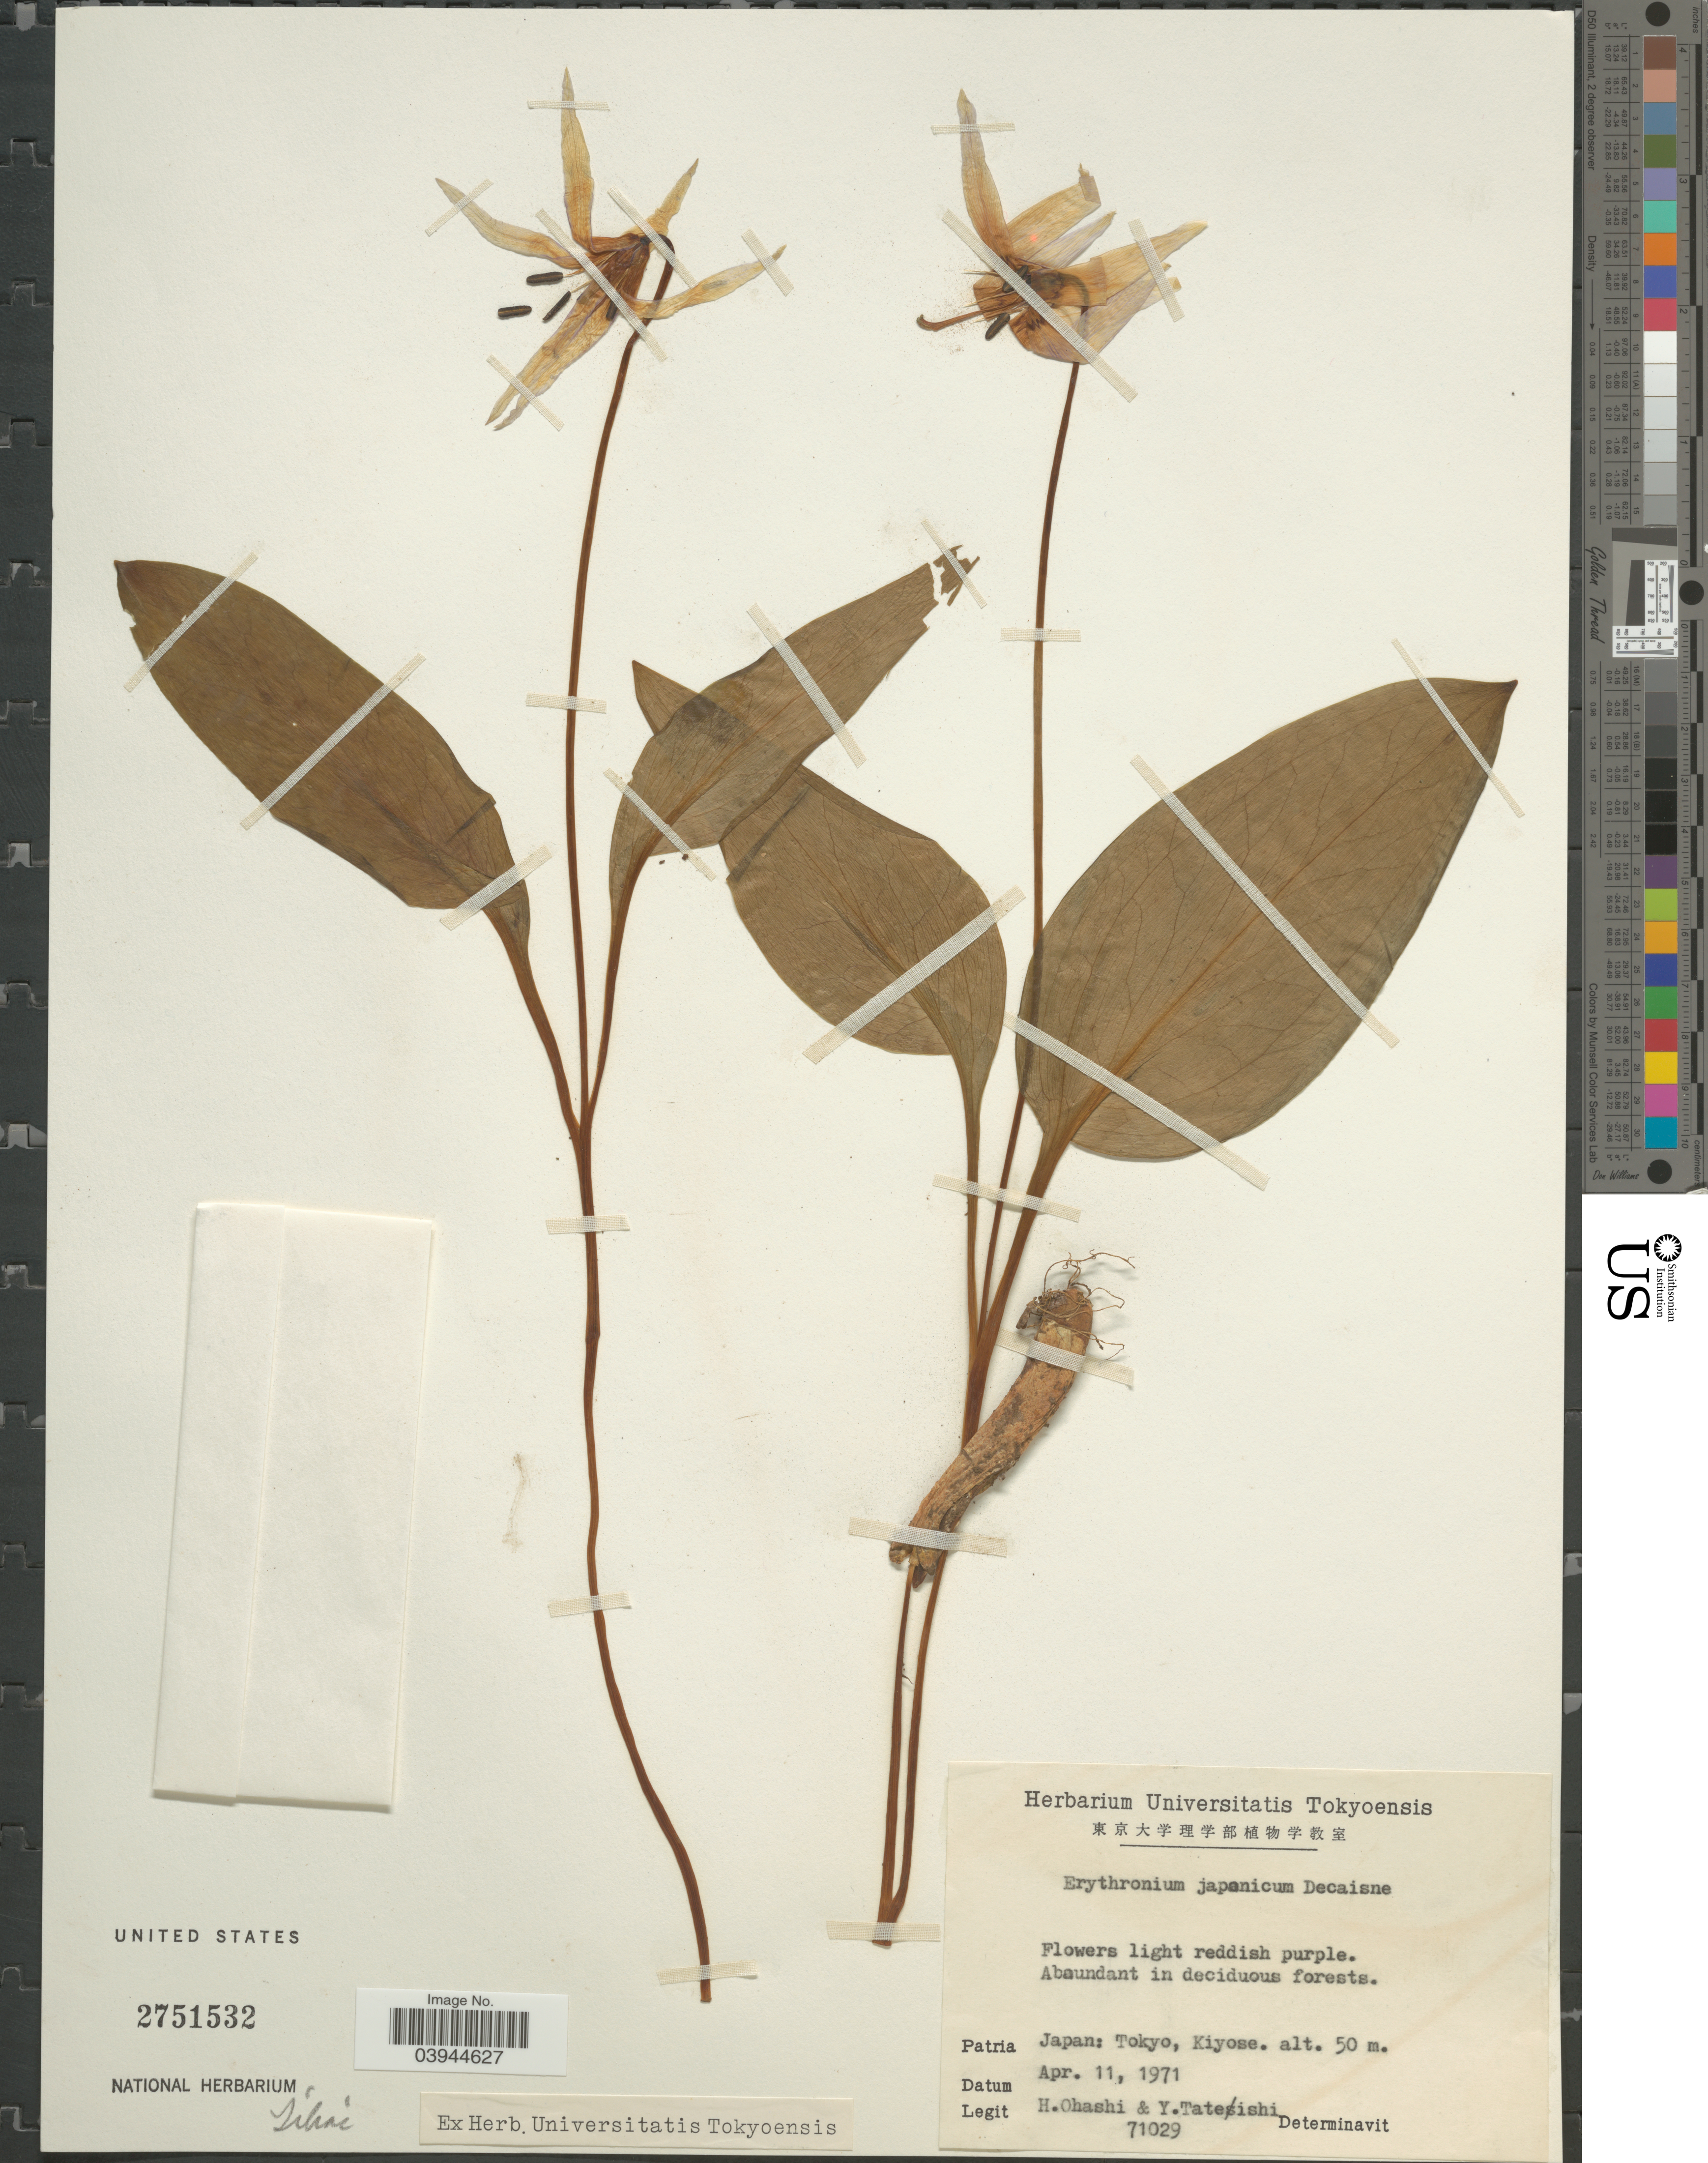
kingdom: Plantae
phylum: Tracheophyta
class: Liliopsida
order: Liliales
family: Liliaceae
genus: Erythronium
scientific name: Erythronium japonicum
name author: Poit.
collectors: H. Ohashi & Y. Tateishi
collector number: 71029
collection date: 1971-04-11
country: Japan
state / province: Tokyo, Federal City of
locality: Kiyose.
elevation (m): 50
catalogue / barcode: US 2751532